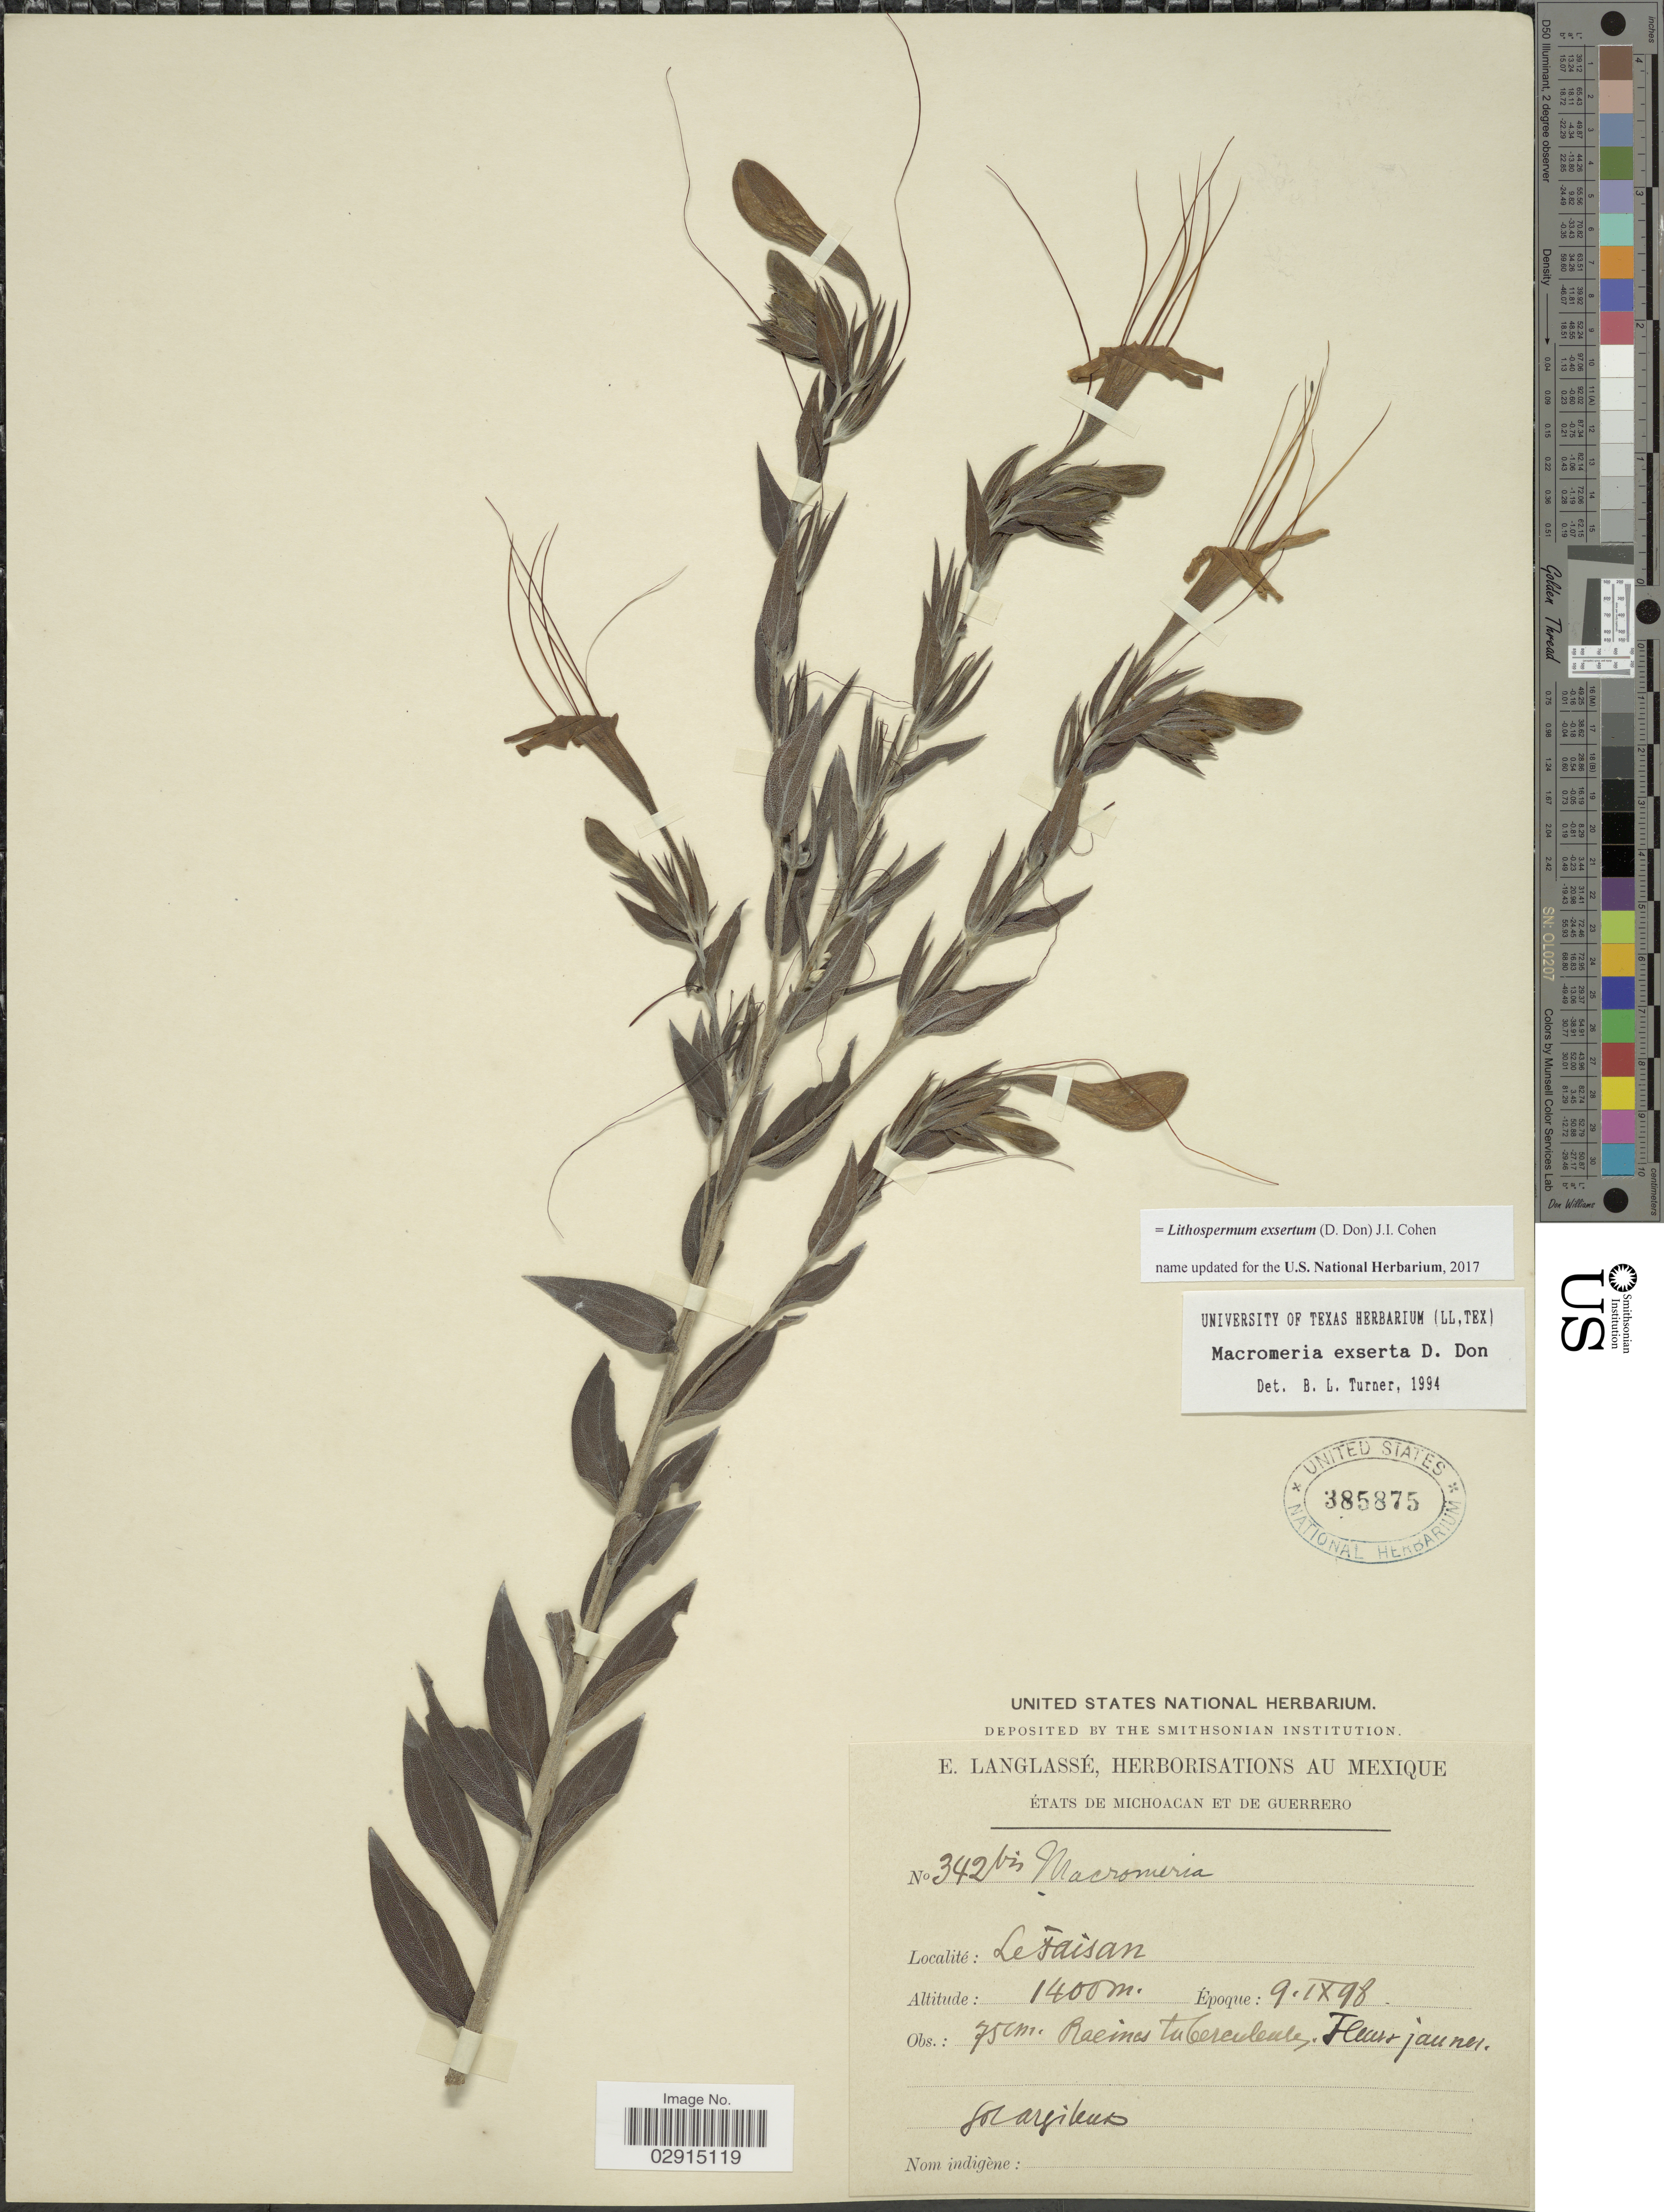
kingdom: Plantae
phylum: Tracheophyta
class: Magnoliopsida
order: Boraginales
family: Boraginaceae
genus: Lithospermum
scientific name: Lithospermum exsertum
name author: (D. Don) Cohen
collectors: E. Langlassé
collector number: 342bis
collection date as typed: Transcribed d/m/y: 9/9/98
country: Mexico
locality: États de Michoacan et de Guerrero. Le Faisan.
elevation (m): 1400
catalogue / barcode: US 385875